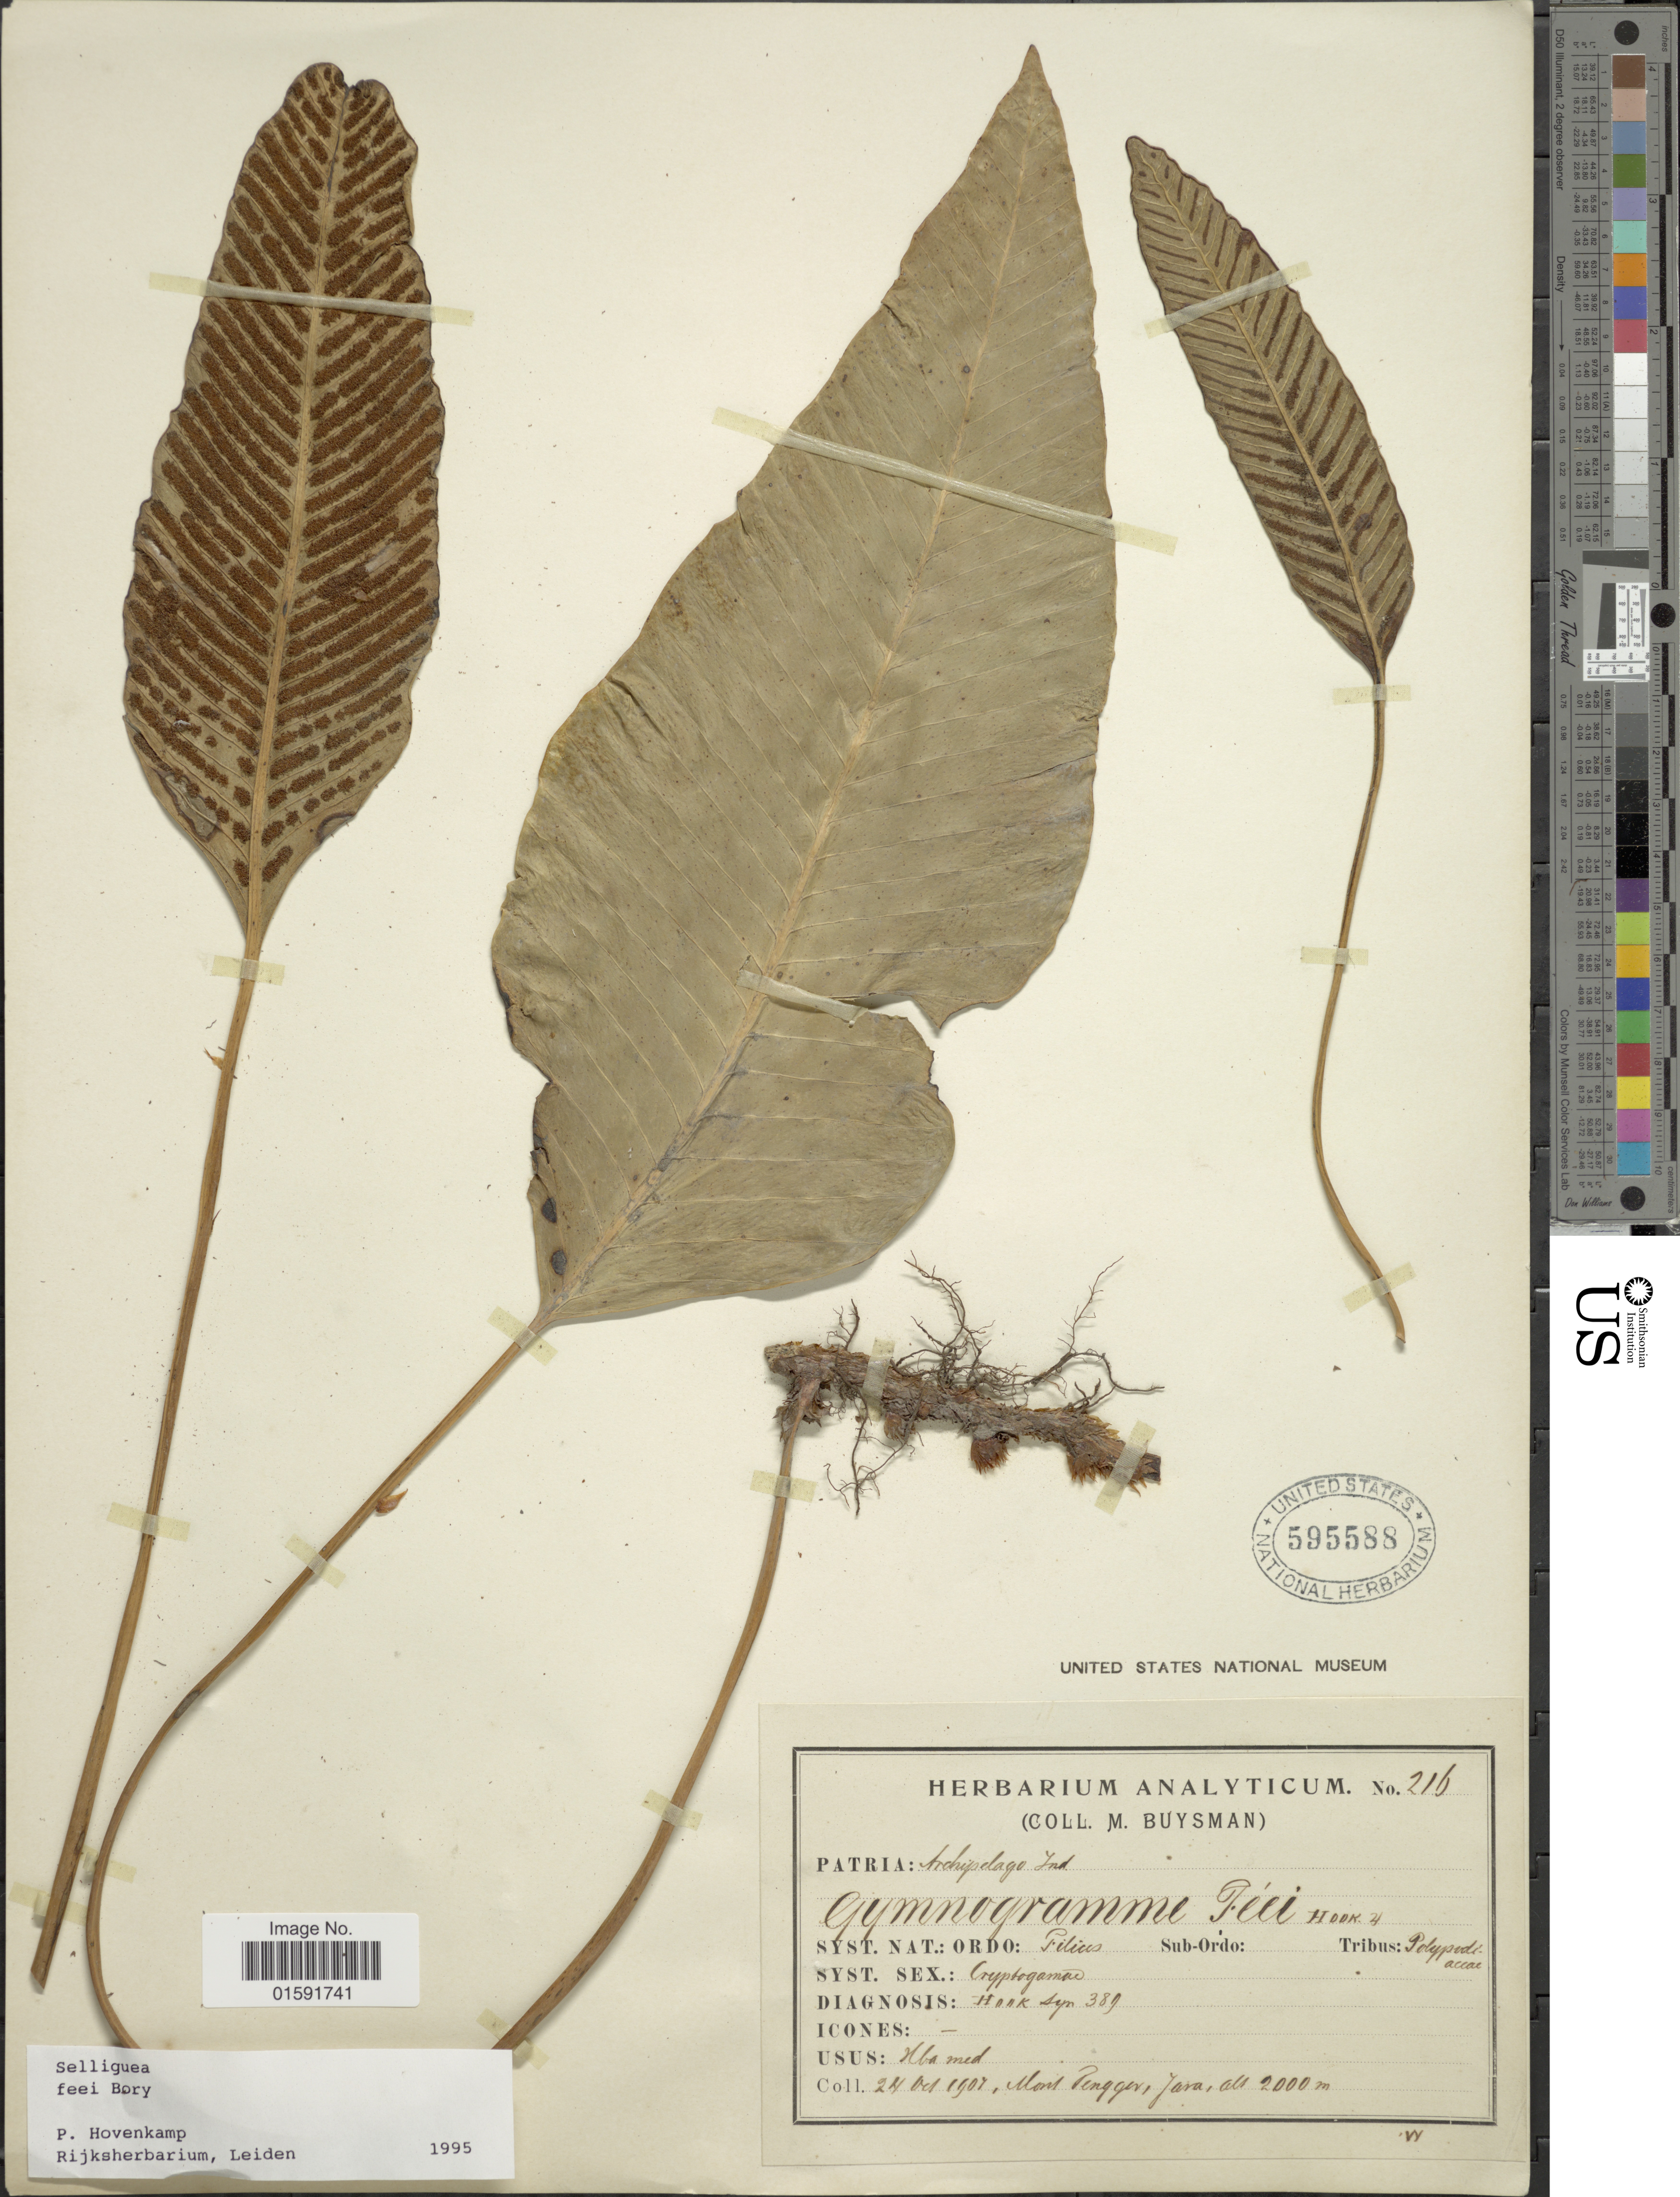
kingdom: Plantae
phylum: Tracheophyta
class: Polypodiopsida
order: Polypodiales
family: Polypodiaceae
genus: Selliguea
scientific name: Selliguea feei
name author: Bory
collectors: M. Buysman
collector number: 216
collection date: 1907-11-24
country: Indonesia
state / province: Java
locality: Mount Tengger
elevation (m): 2000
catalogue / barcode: US 295588